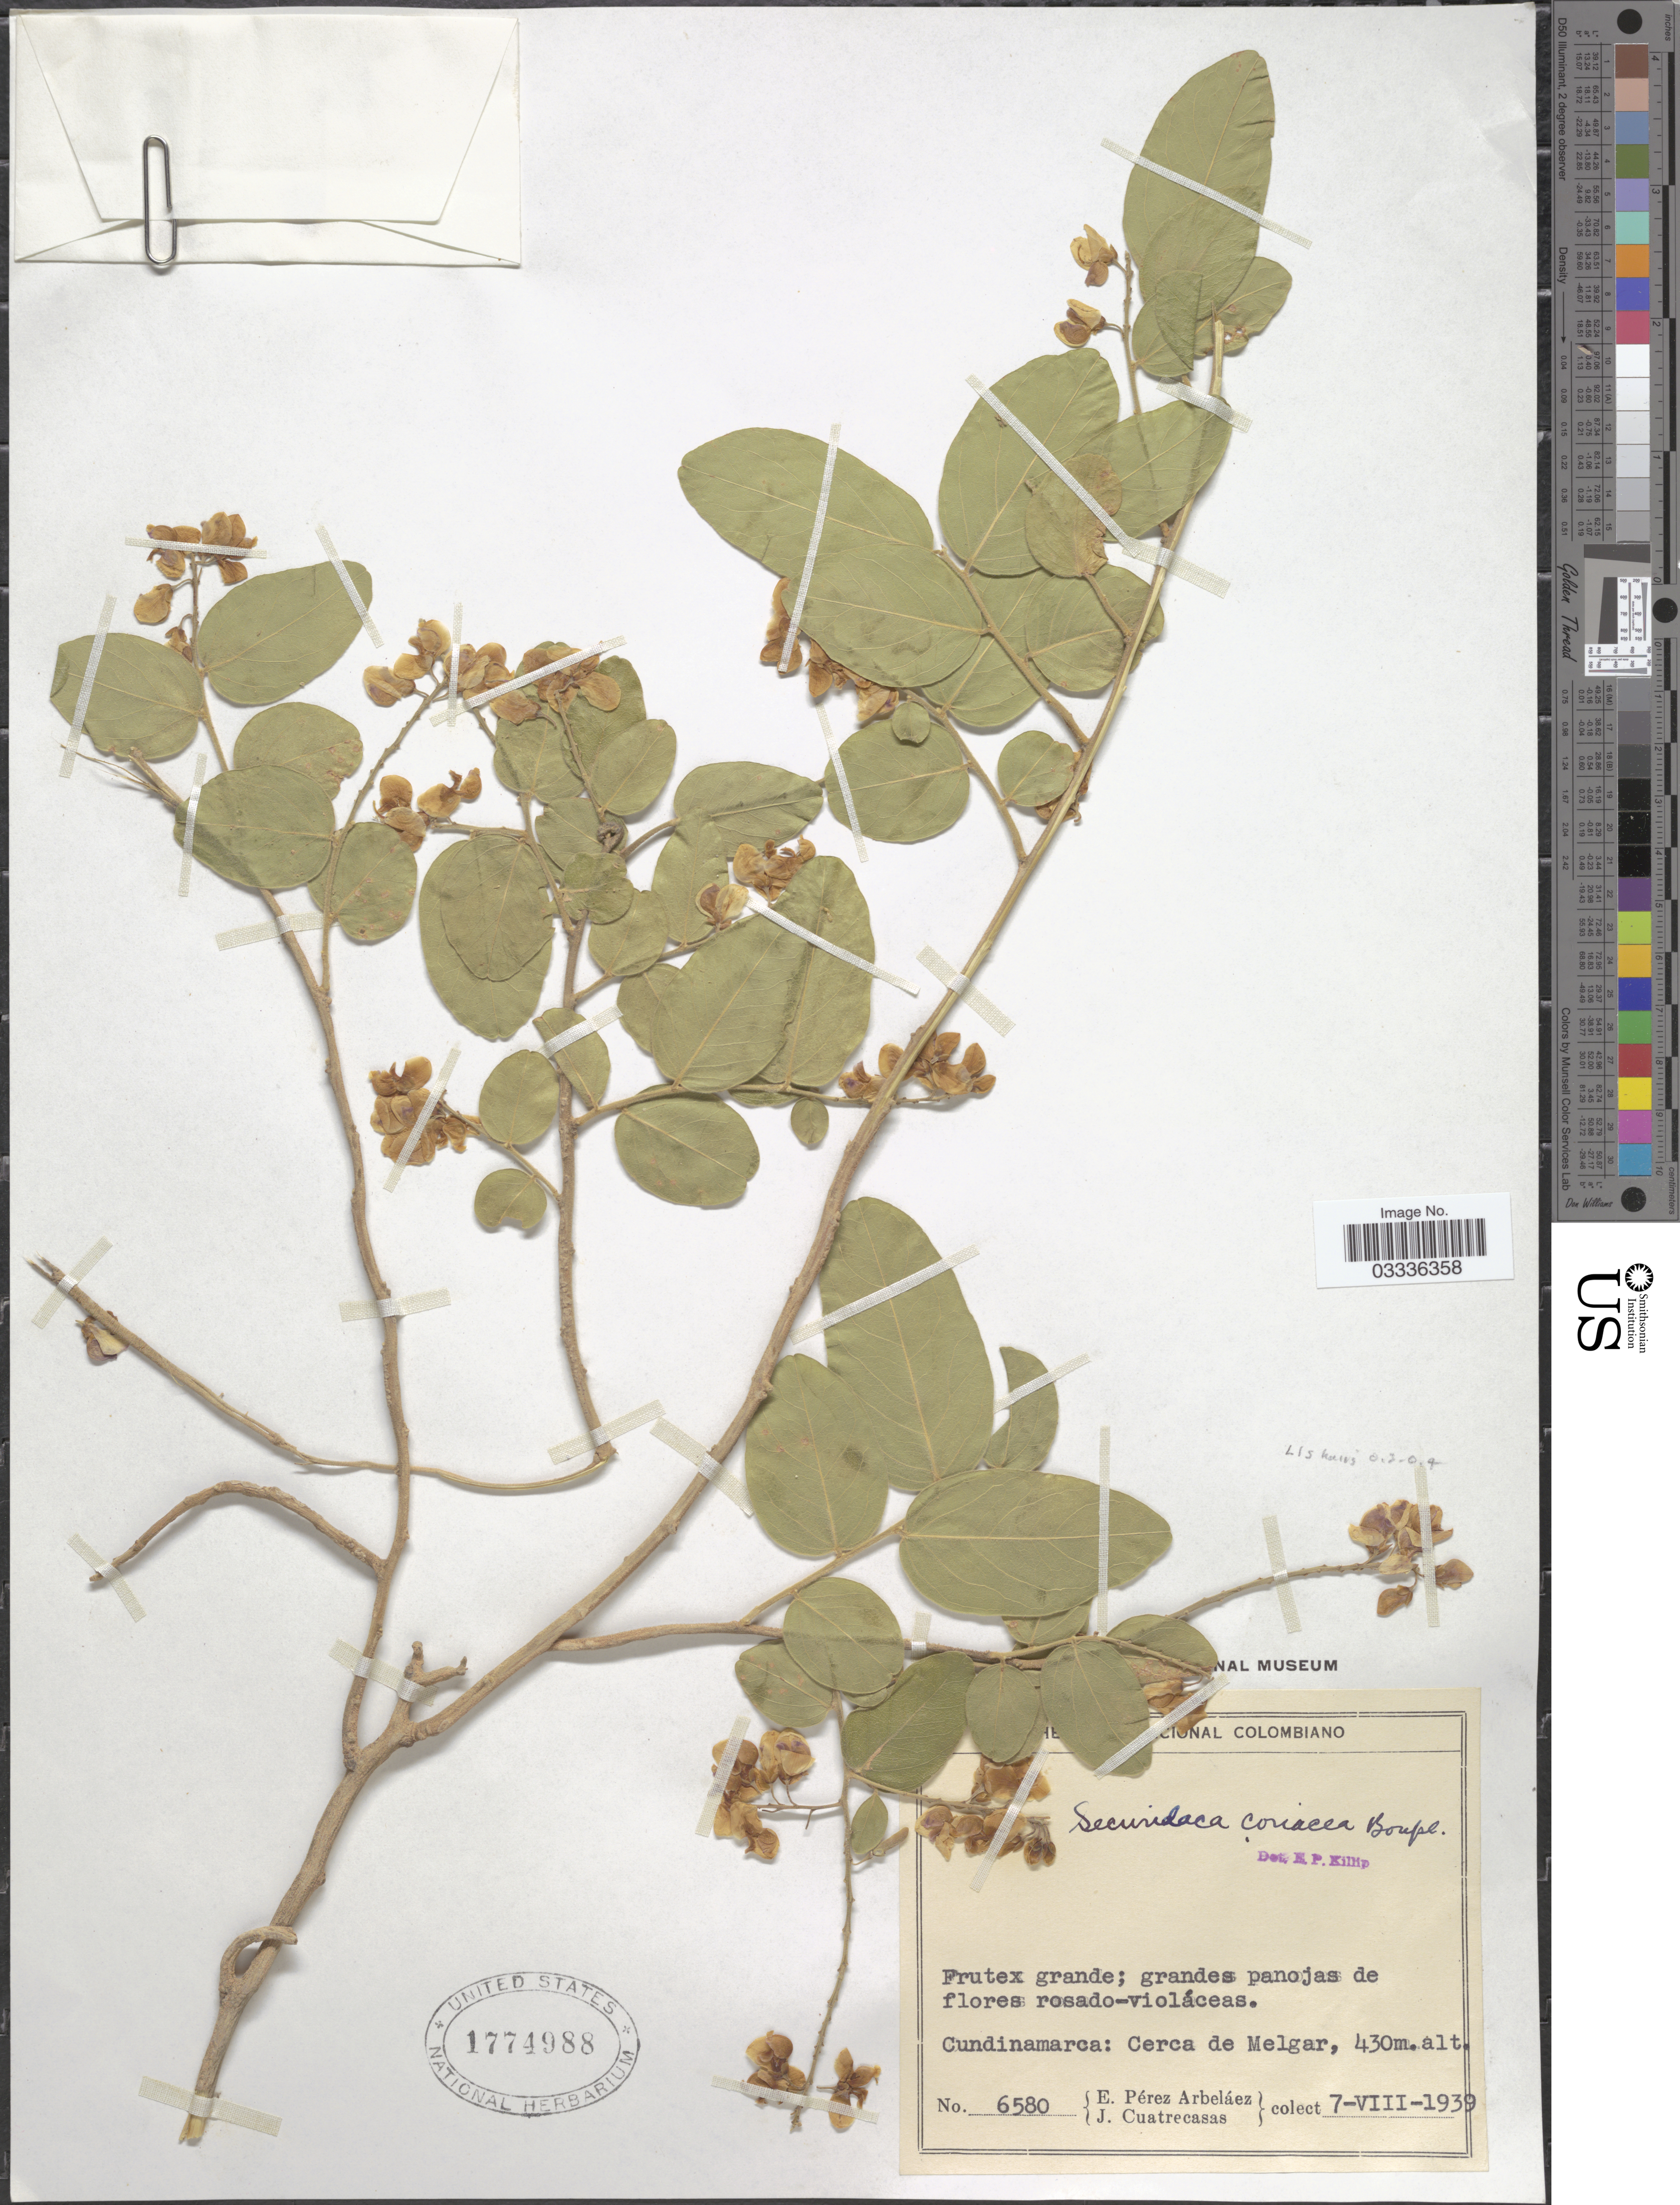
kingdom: Plantae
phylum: Tracheophyta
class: Magnoliopsida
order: Fabales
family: Polygalaceae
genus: Securidaca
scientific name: Securidaca coriacea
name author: Bonpl. ex Steud.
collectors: E. Pérez Arbeláez & J. Cuatrecasas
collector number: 6580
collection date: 1939-08-07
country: Colombia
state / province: Cundinamarca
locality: Cerca de Melgar.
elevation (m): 430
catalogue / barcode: US 1774988